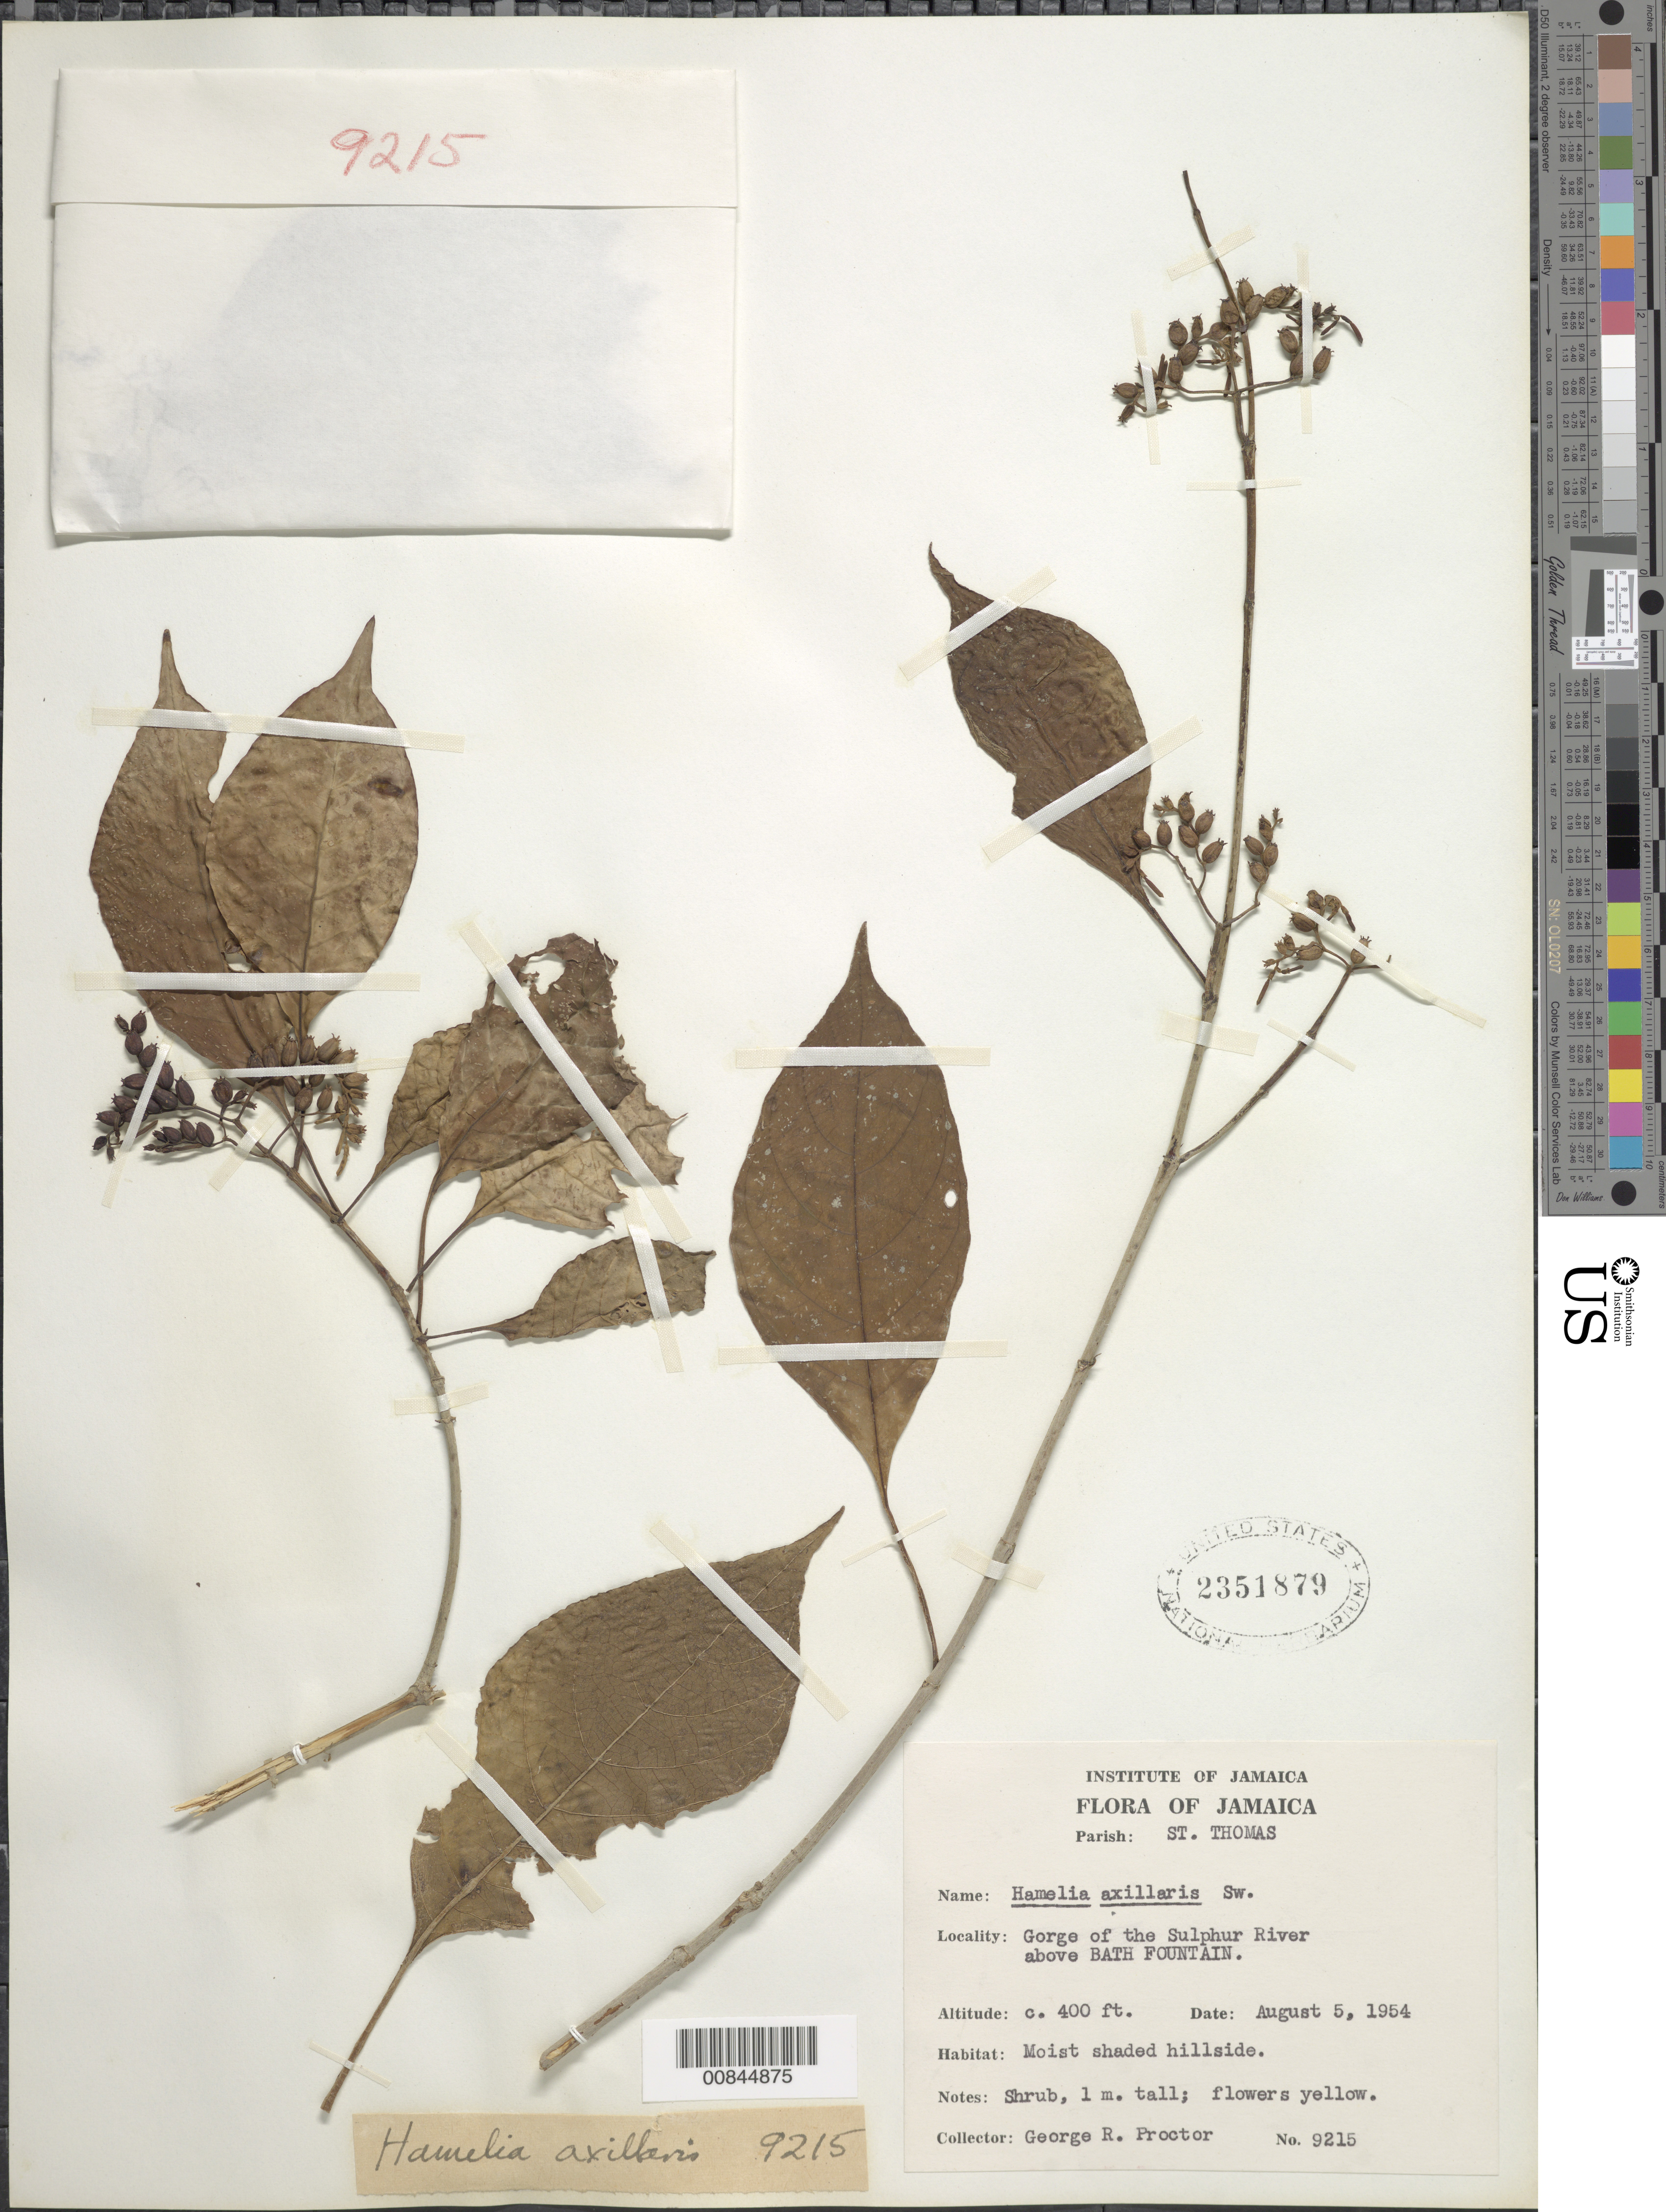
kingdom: Plantae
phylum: Tracheophyta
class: Magnoliopsida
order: Gentianales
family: Rubiaceae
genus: Hamelia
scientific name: Hamelia axillaris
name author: Sw.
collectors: G. R. Proctor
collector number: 9215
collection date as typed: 05 Aug 1954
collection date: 1954-08-05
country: Jamaica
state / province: Saint Thomas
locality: Gorge of the Sulphur River, above Bath Fountain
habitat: Moist shaded hillside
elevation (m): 122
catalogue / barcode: US 2351879